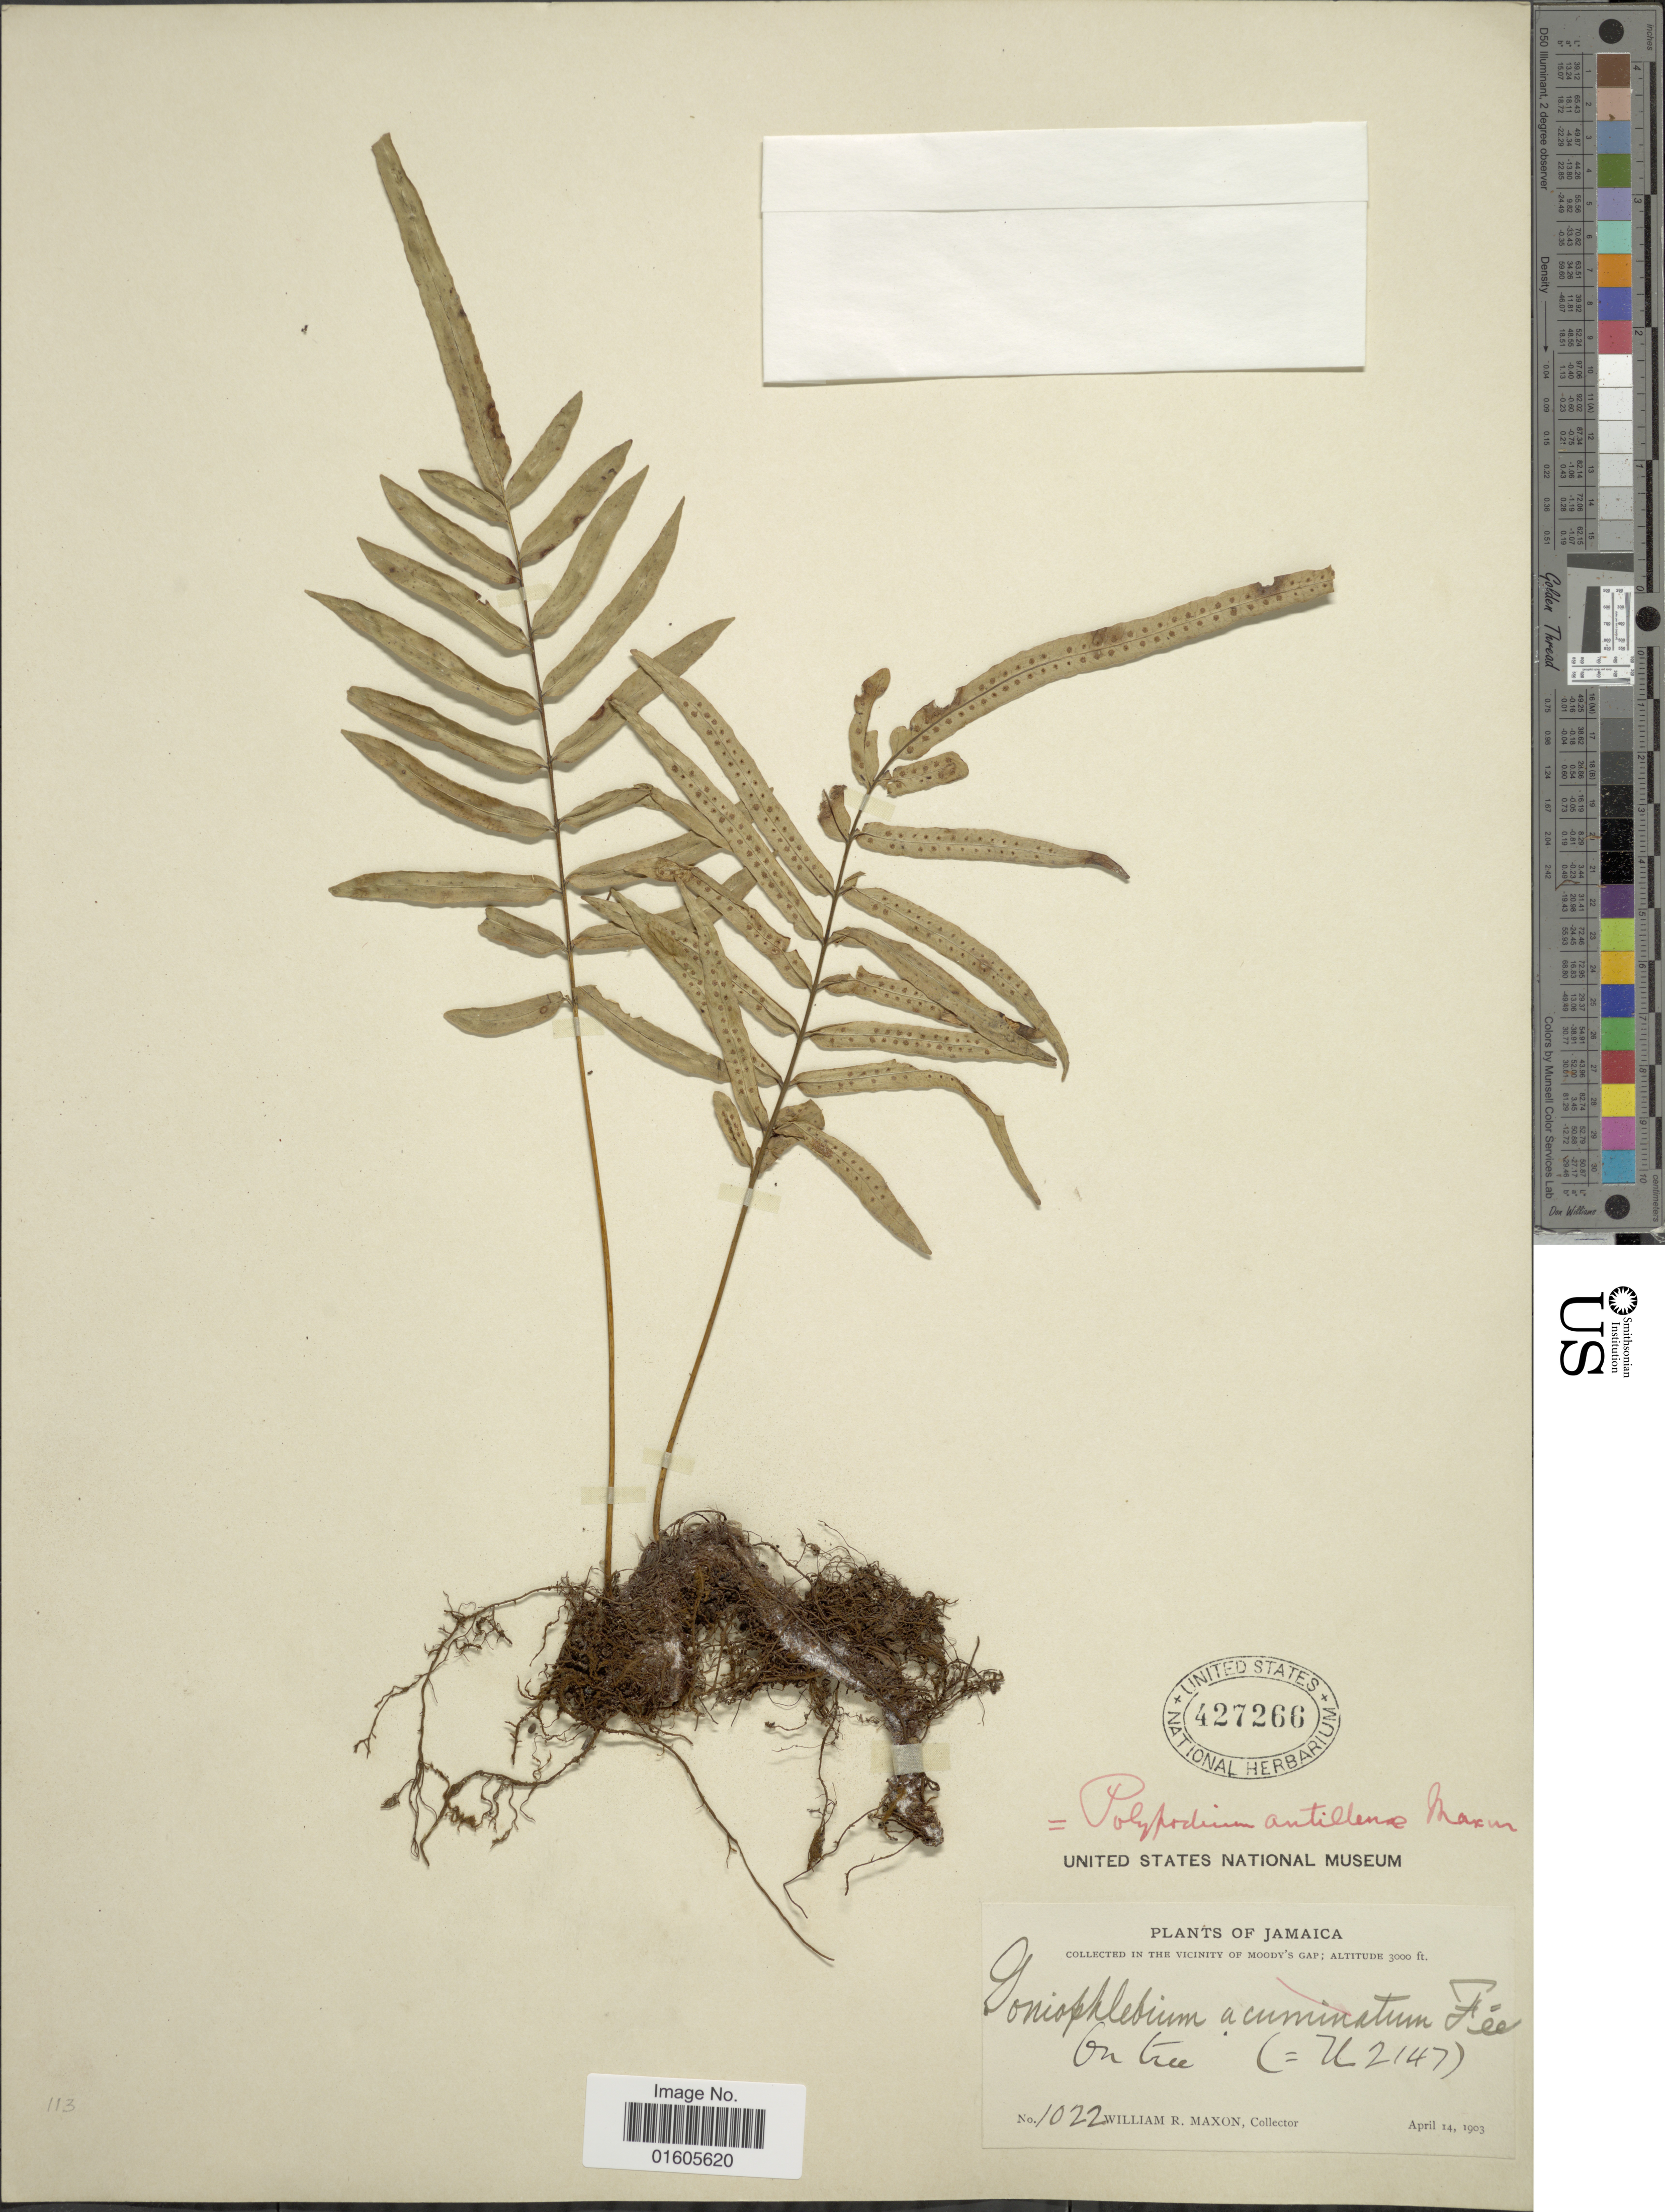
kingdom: Plantae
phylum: Tracheophyta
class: Polypodiopsida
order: Polypodiales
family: Polypodiaceae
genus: Serpocaulon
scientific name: Serpocaulon acuminatum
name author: (Fée) Christenh.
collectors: W. R. Maxon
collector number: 1022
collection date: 1903-04-14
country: Jamaica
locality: In the vicinity of moody's Gap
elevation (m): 914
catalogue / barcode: US 427266